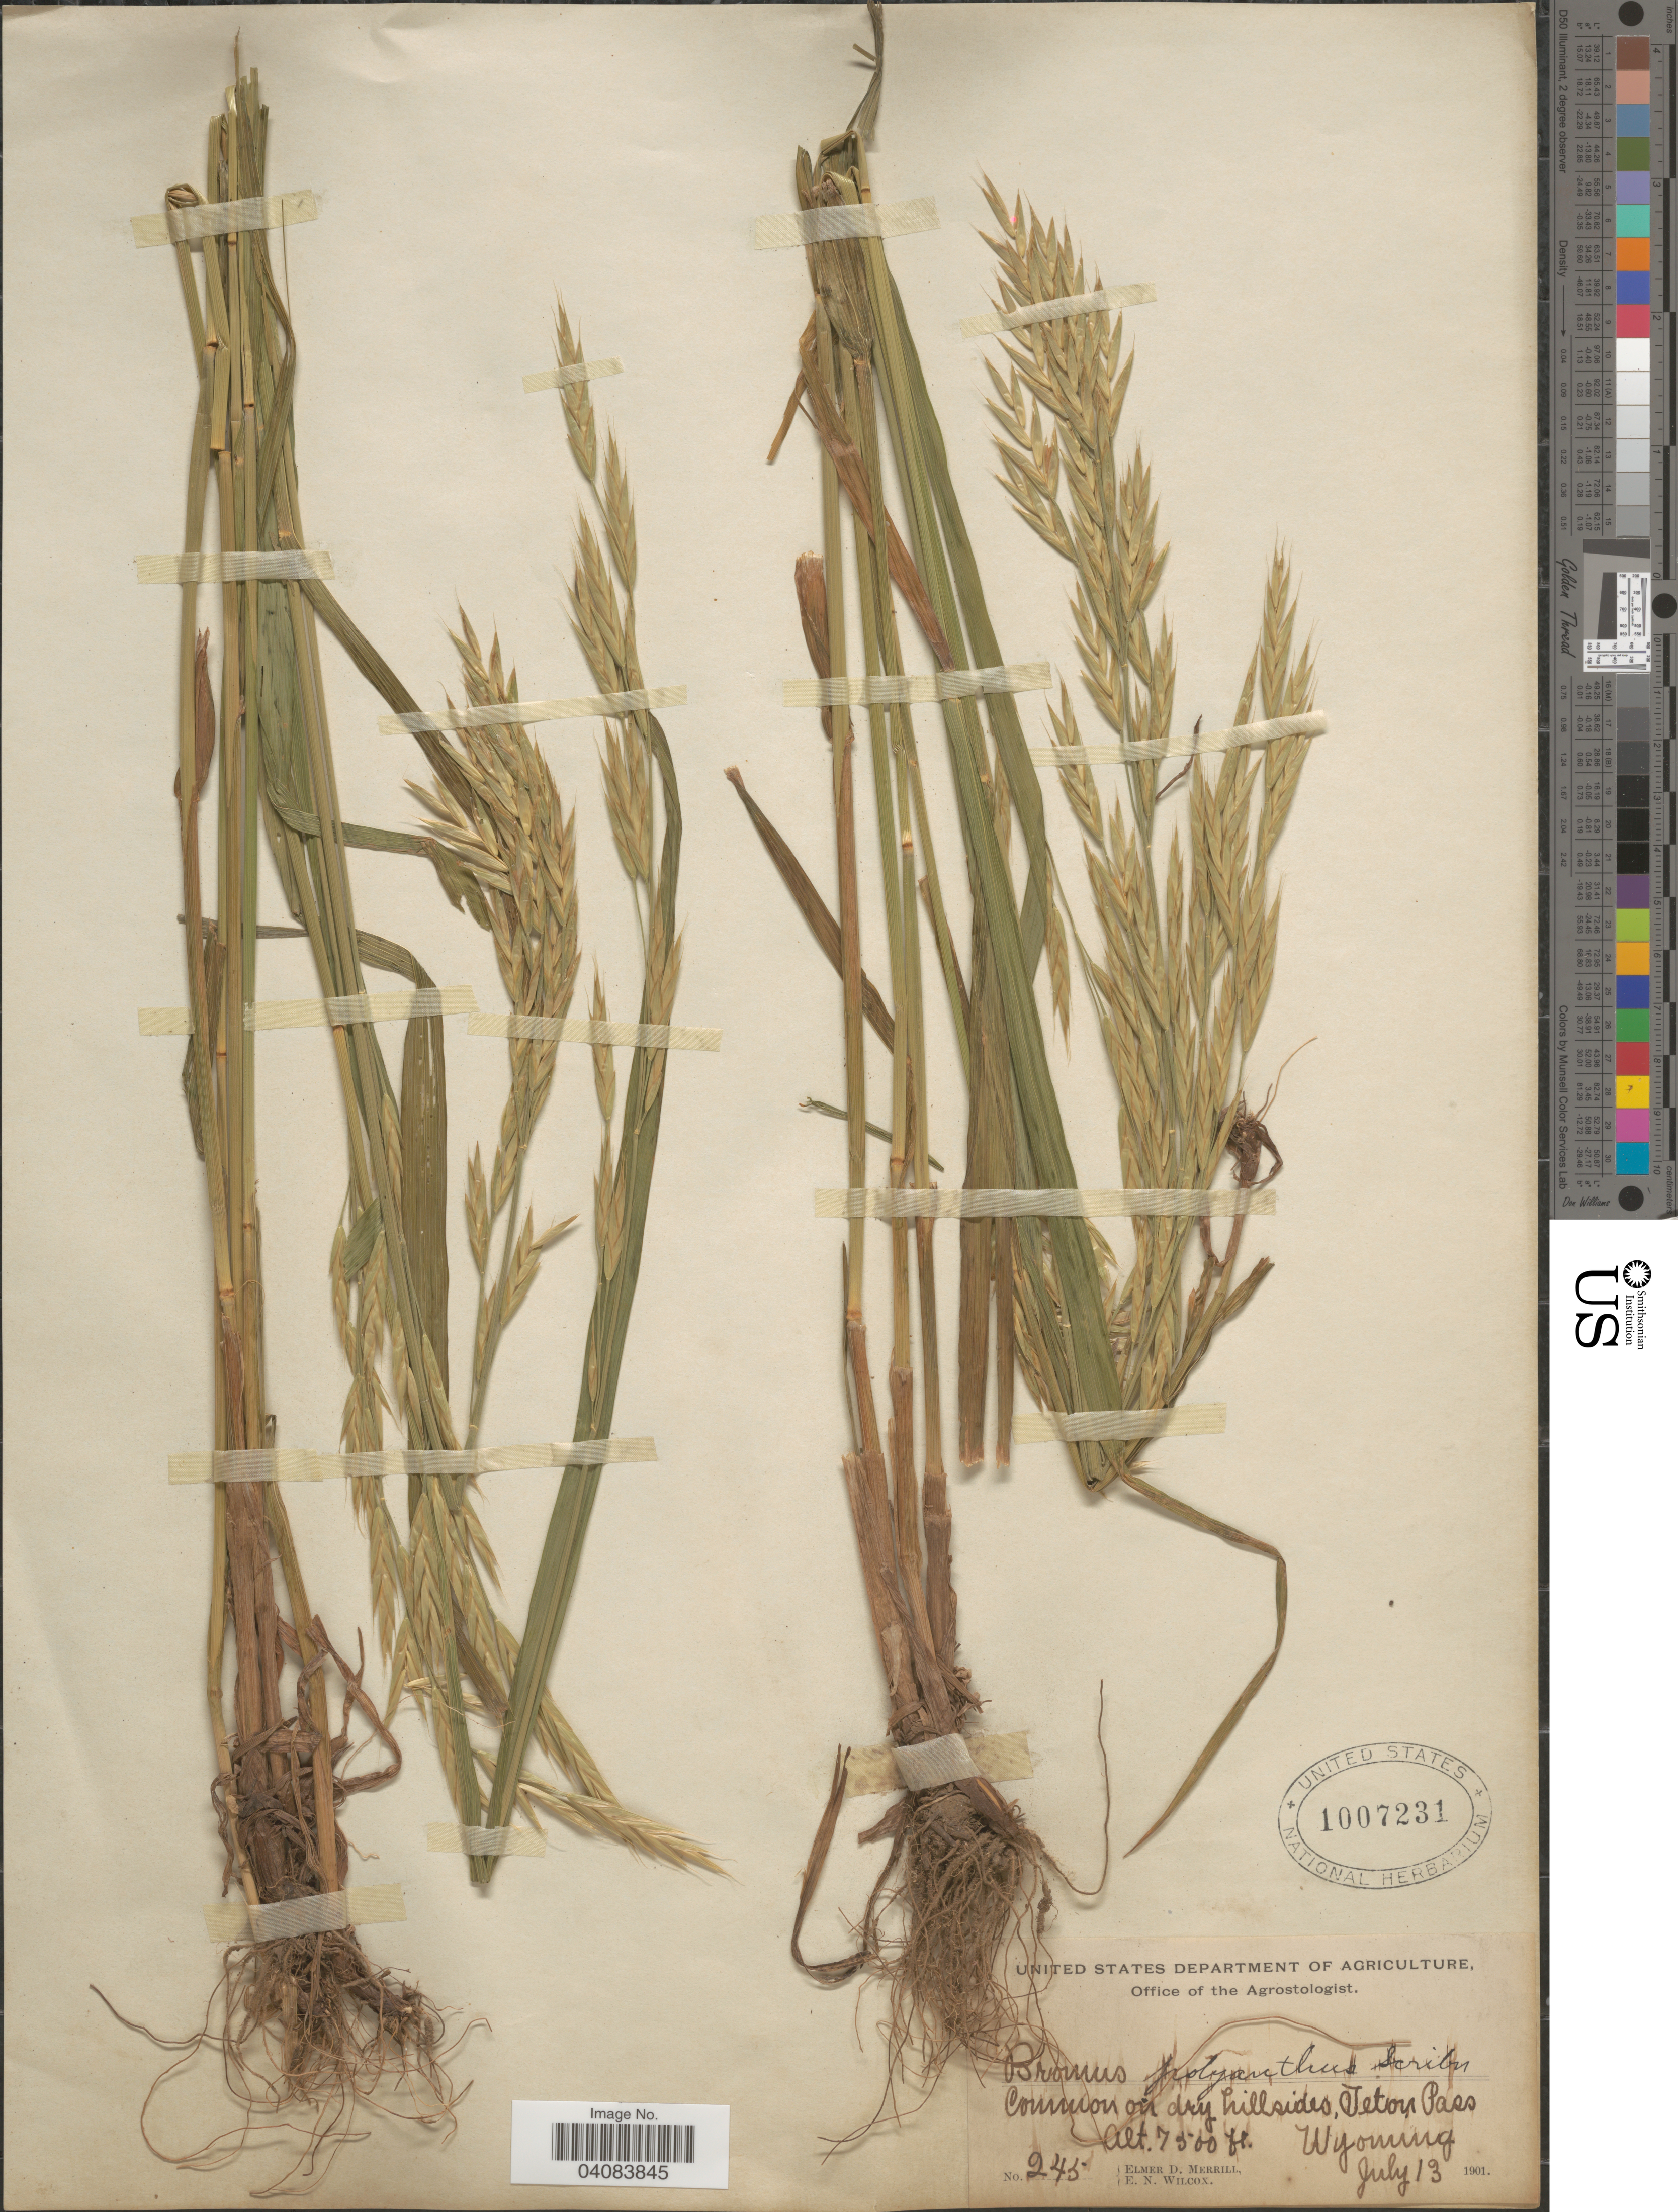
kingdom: Plantae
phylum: Tracheophyta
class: Liliopsida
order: Poales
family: Poaceae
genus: Bromus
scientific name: Bromus polyanthus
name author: Scribn. ex Shear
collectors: E. D. Merrill & E. Wilcox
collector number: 245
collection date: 1901-07-13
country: United States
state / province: Wyoming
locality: Common on dry hillsides, Teton Pass.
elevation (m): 2286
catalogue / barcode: US 1007231